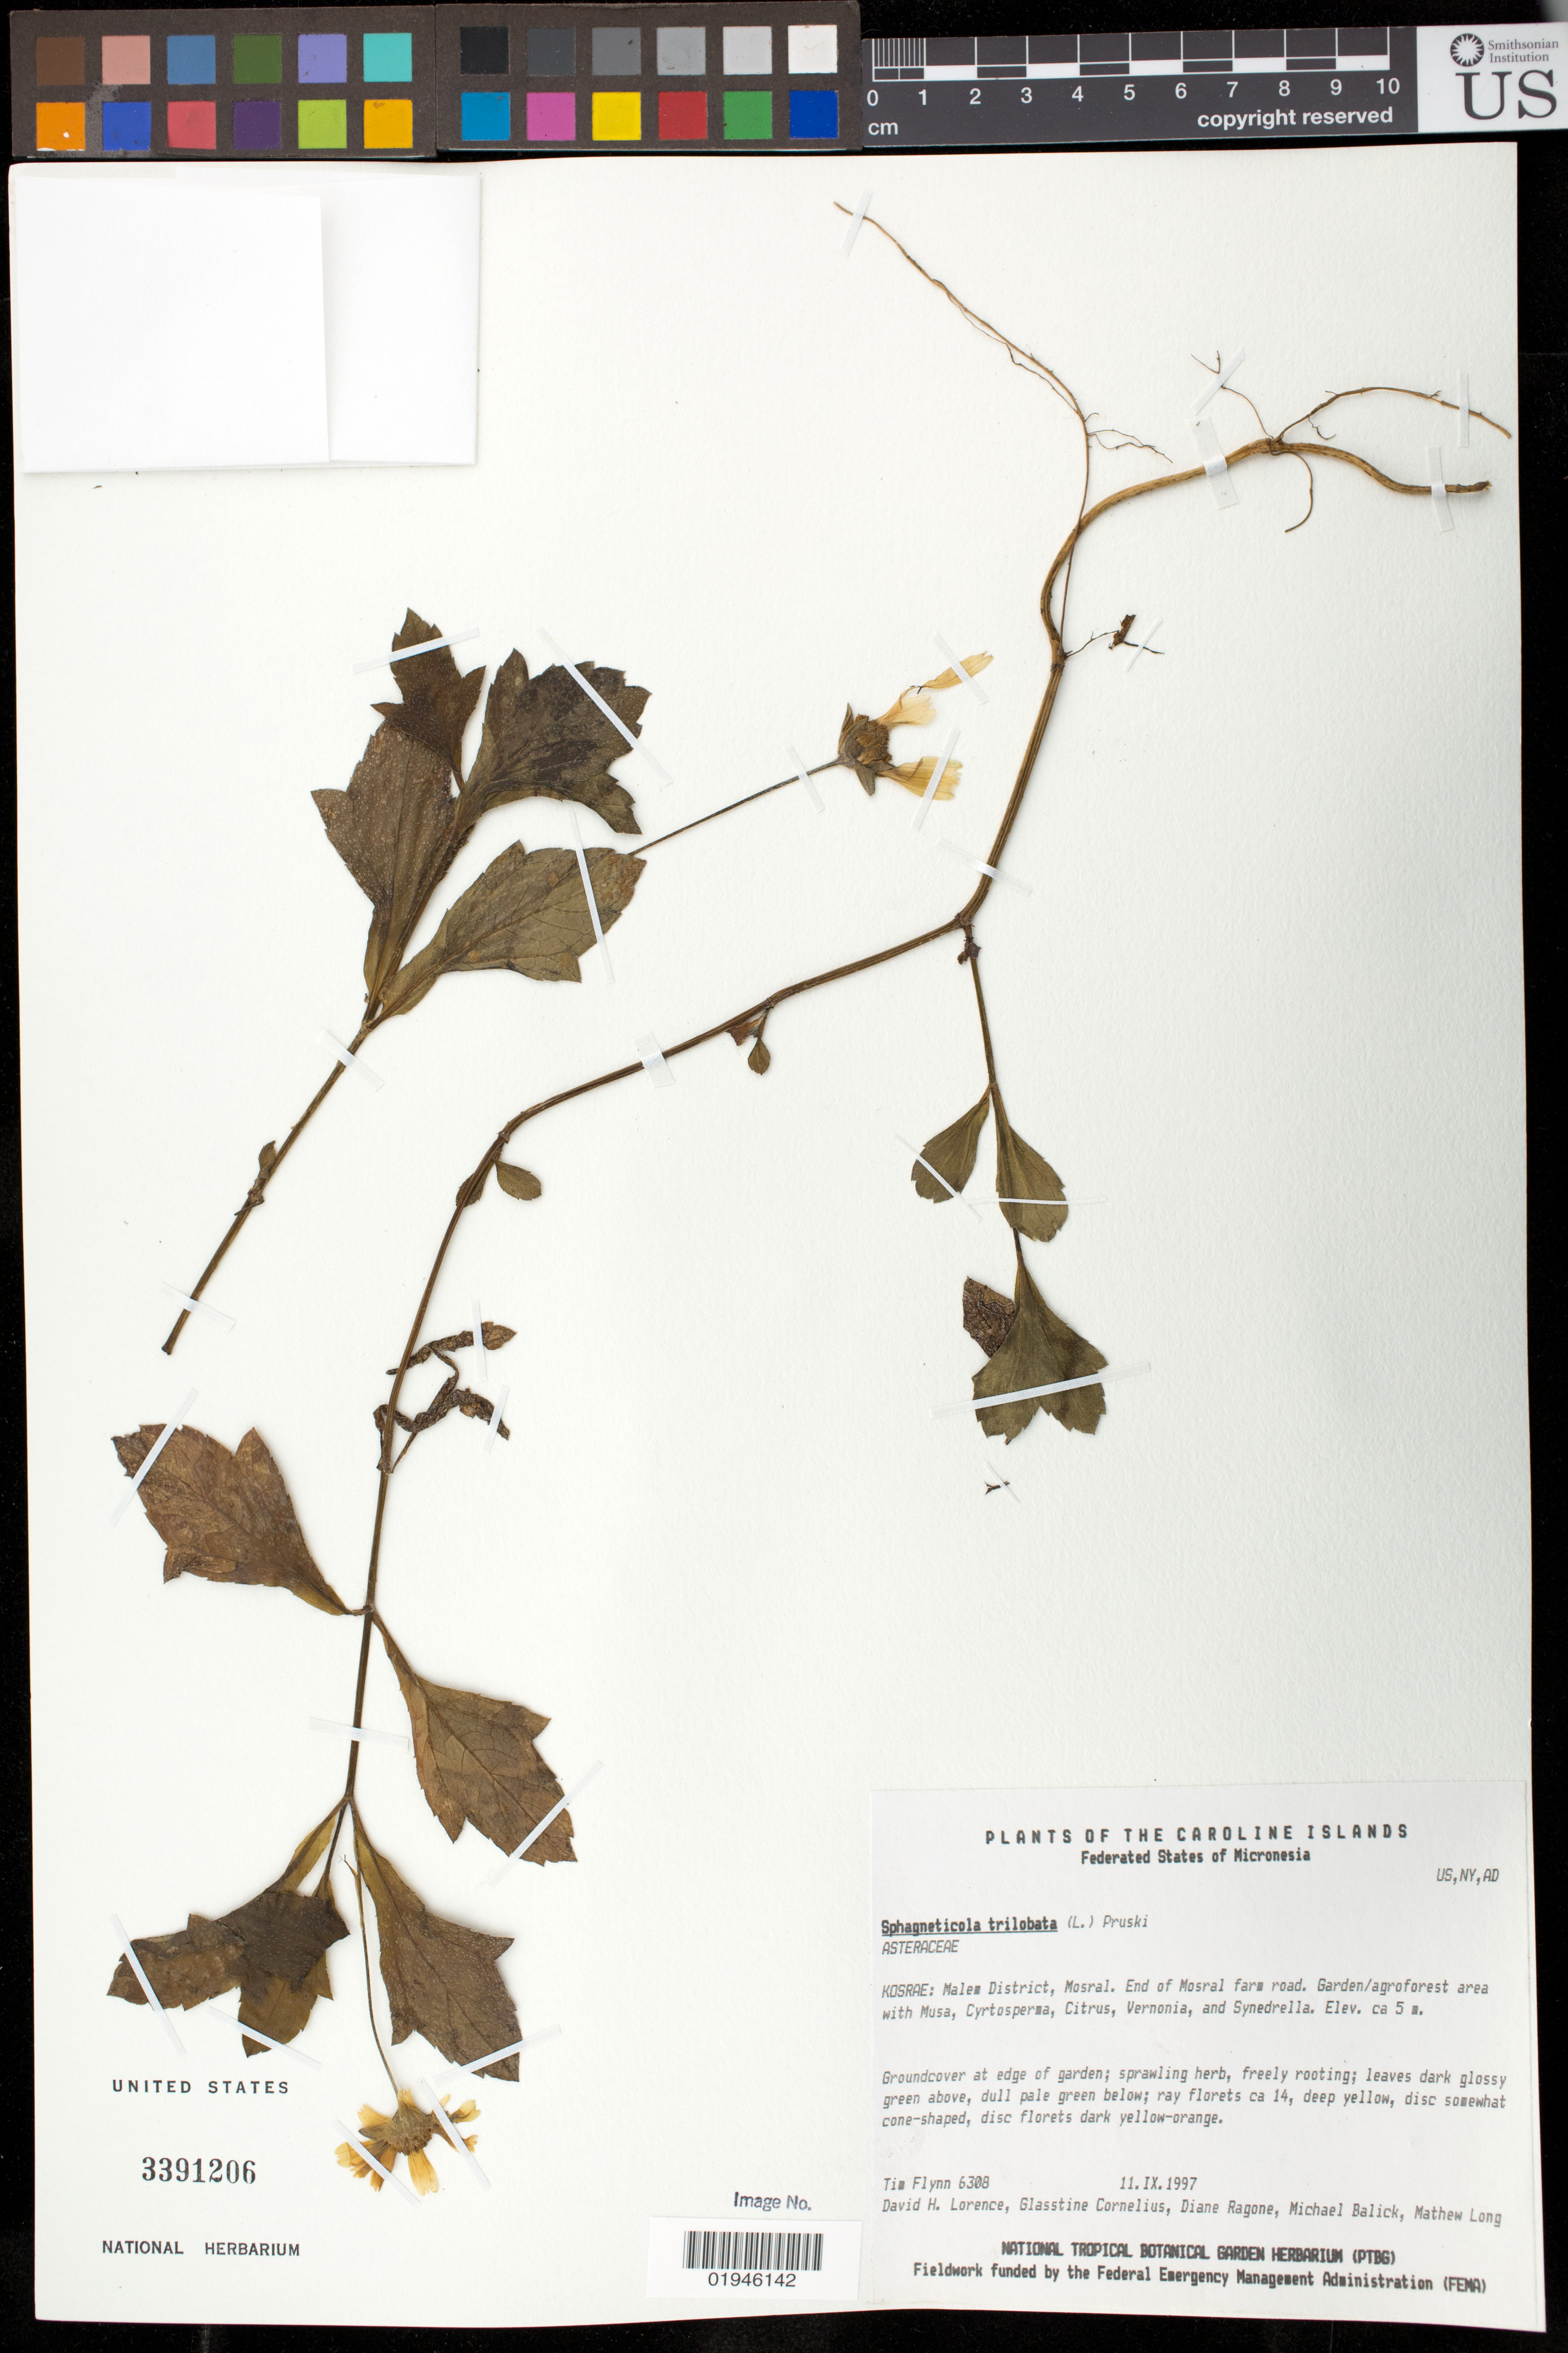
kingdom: Plantae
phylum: Tracheophyta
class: Magnoliopsida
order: Asterales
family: Asteraceae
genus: Sphagneticola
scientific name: Sphagneticola trilobata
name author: (L.) Pruski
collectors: T. W. Flynn, D. Lorence, G. Cornelius, D. Ragone & et al.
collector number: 6308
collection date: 1997-09-11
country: Micronesia, Federated States of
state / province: Kosrae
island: Kosrae [Kusaie]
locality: Kosrae: Malem District, Mosral. From Mosral farm road.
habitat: Garden/agroforest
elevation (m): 5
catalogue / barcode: US 3391206